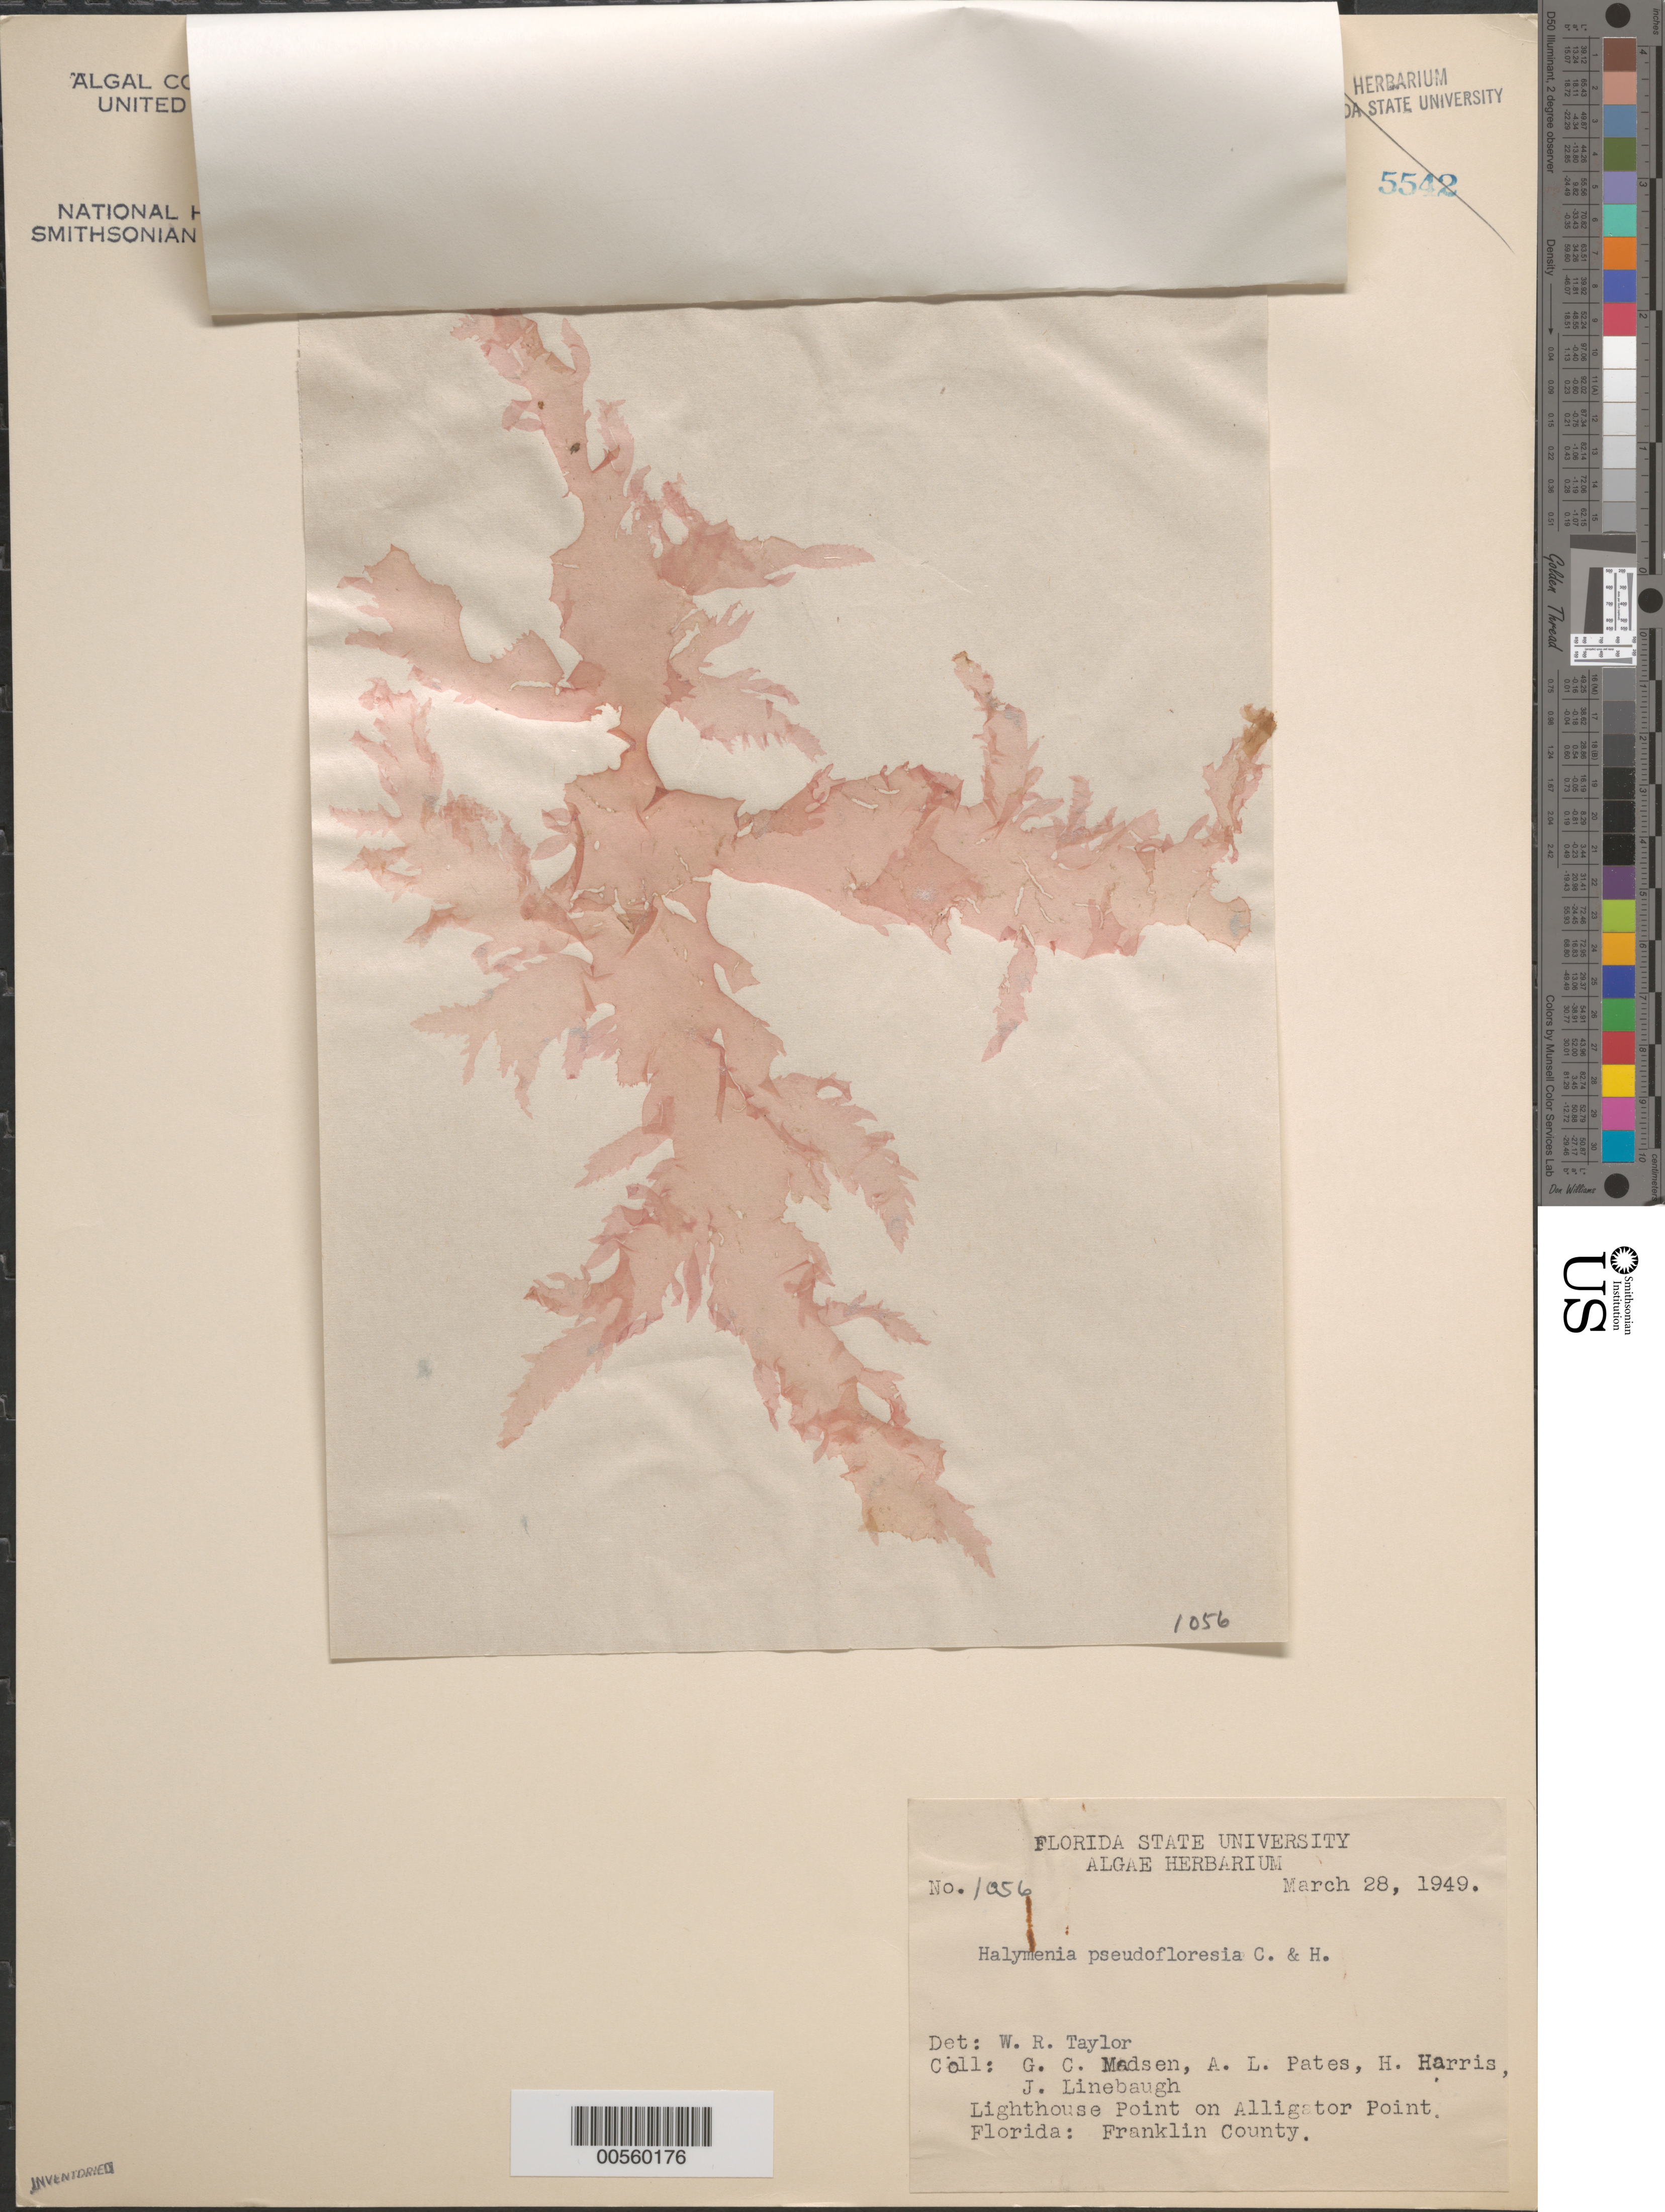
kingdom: Plantae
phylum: Rhodophyta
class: Florideophyceae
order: Halymeniales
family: Halymeniaceae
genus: Halymenia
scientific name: Halymenia pseudofloresia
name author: Collins & M. Howe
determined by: Taylor, William R.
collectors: G. Madsen, A. Pates, H. Harris & J. Linebaugh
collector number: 1056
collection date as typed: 28 Mar 1949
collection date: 1949-03-28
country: United States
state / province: Florida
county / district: Franklin County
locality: Lighthouse Point, Alligator Point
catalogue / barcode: US 22069